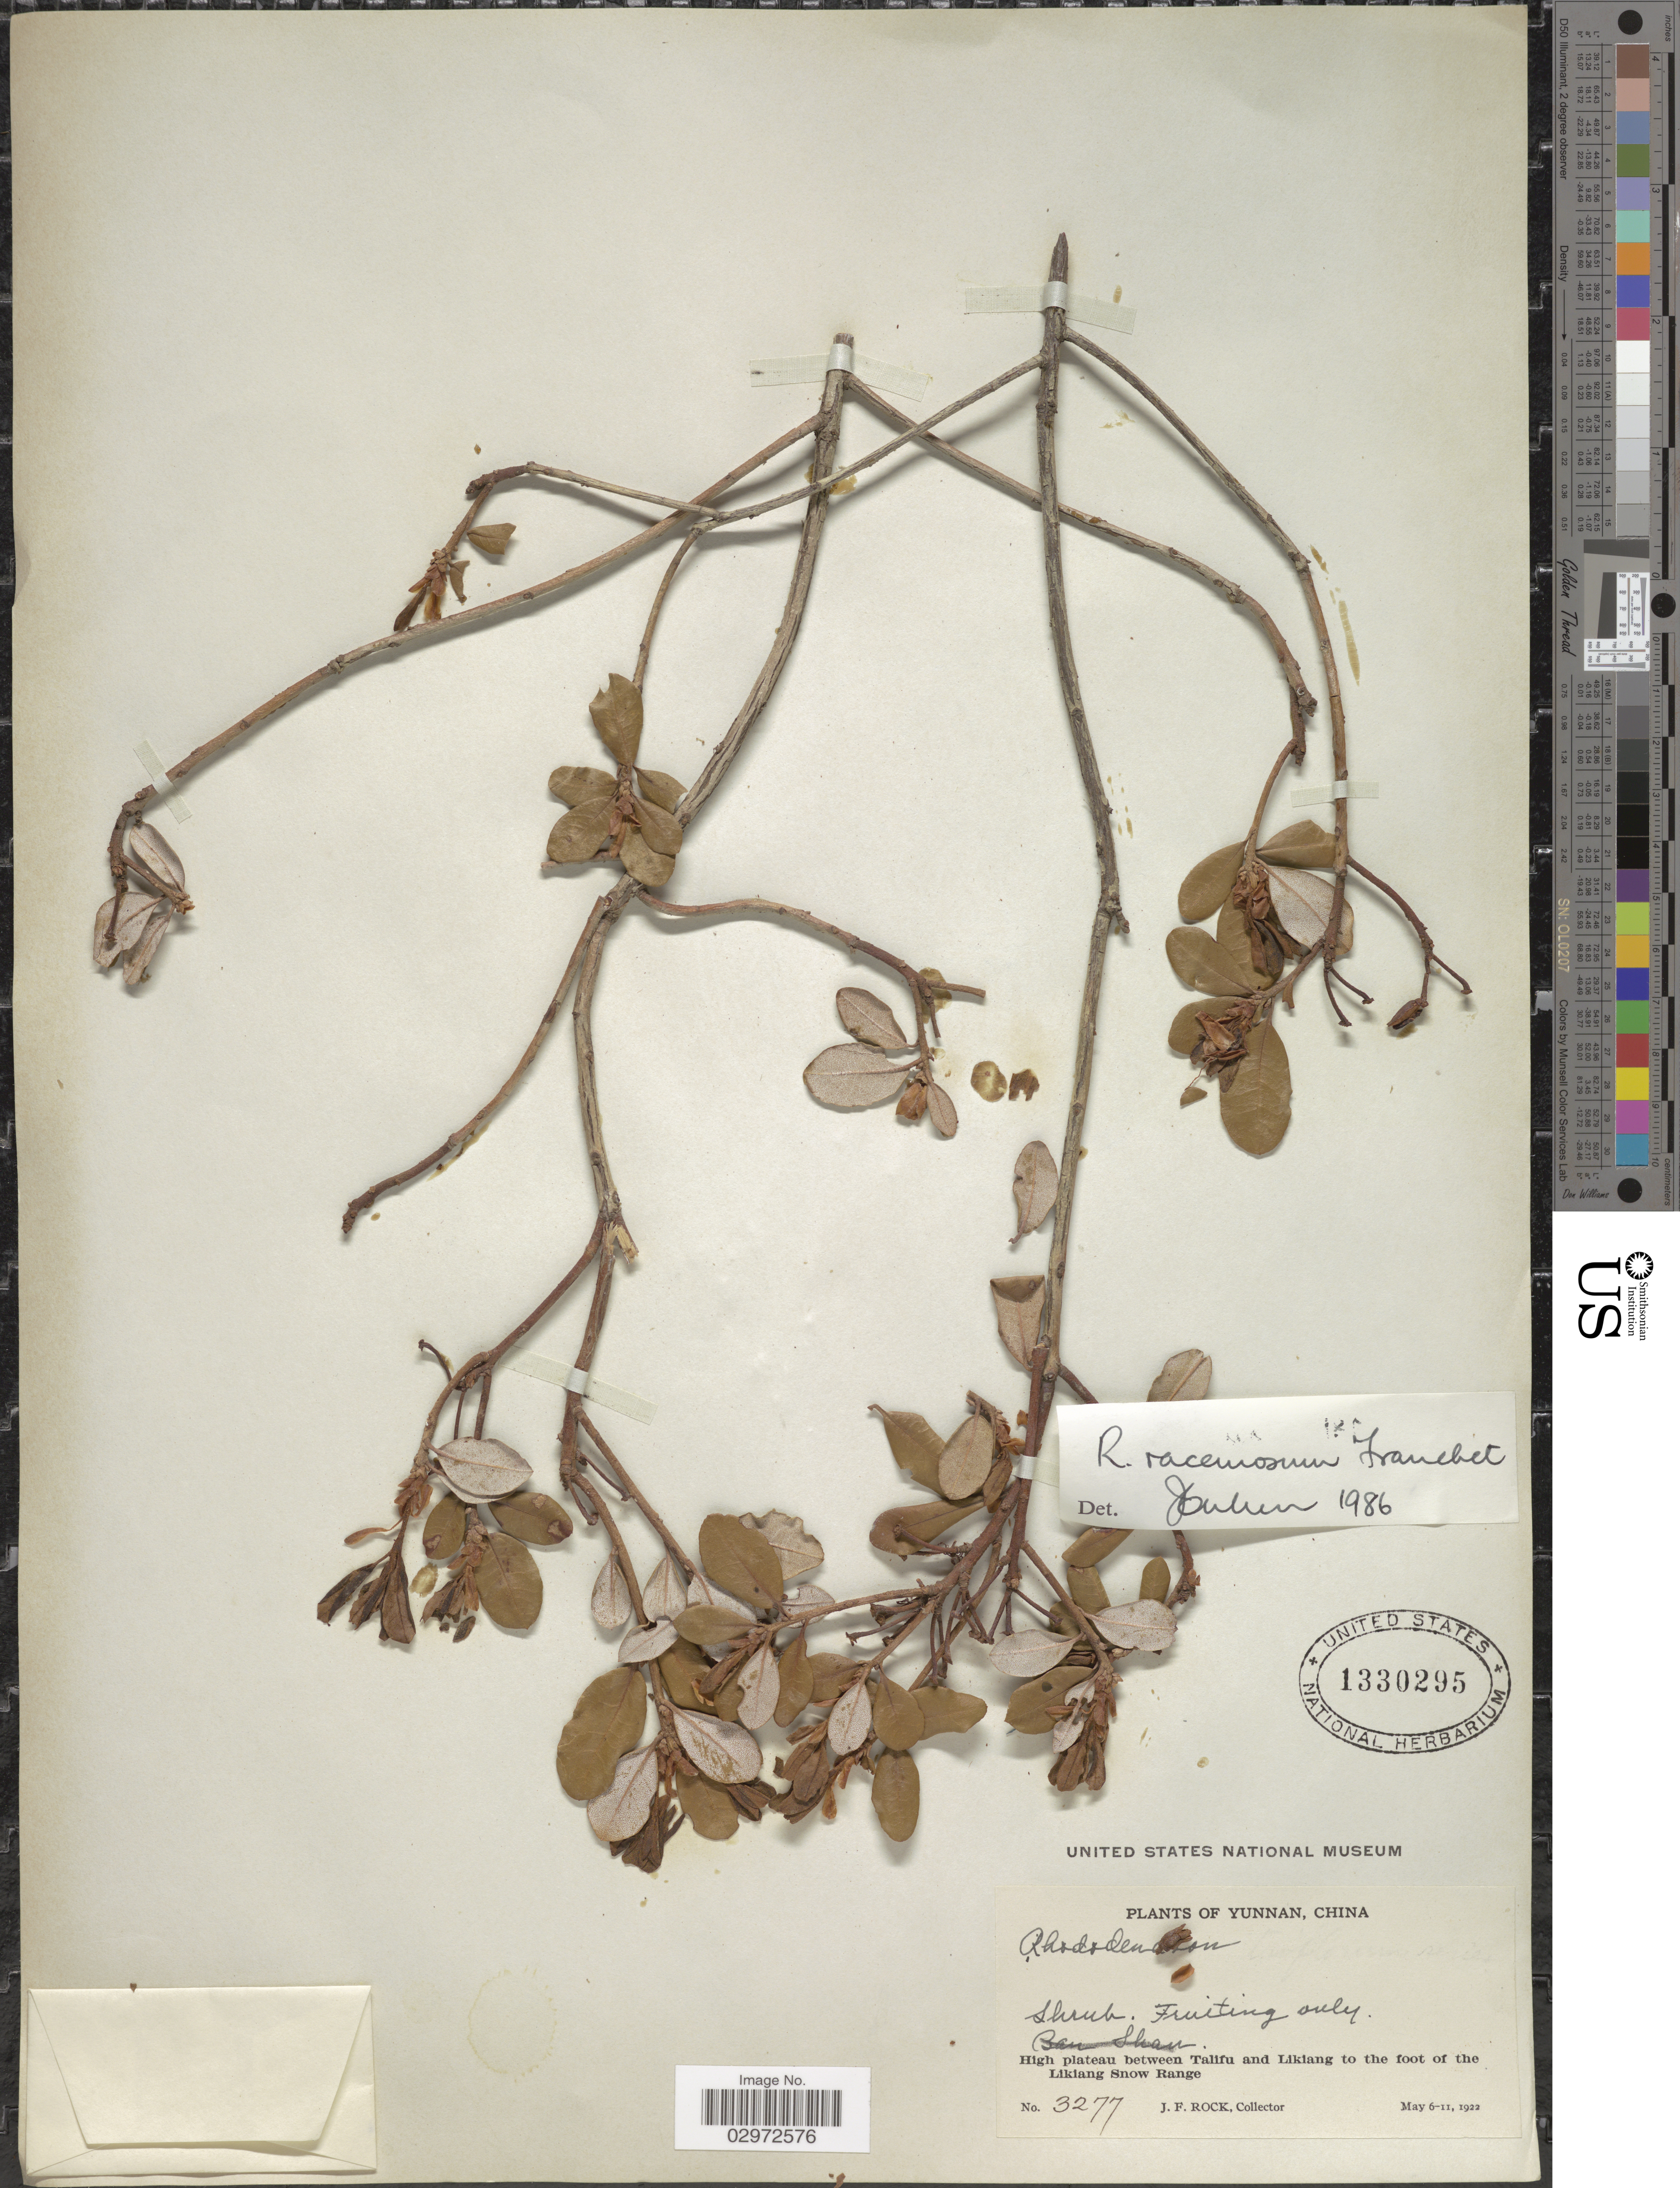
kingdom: Plantae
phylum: Tracheophyta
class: Magnoliopsida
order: Ericales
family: Ericaceae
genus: Rhododendron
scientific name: Rhododendron racemosum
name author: Franch.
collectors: J. Rock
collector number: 3277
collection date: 1922-05-06/1922-05-11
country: China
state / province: Yunnan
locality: High plateau between Talifu and Likiang to the foot of the Likiang Snow Range.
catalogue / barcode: US 1330295